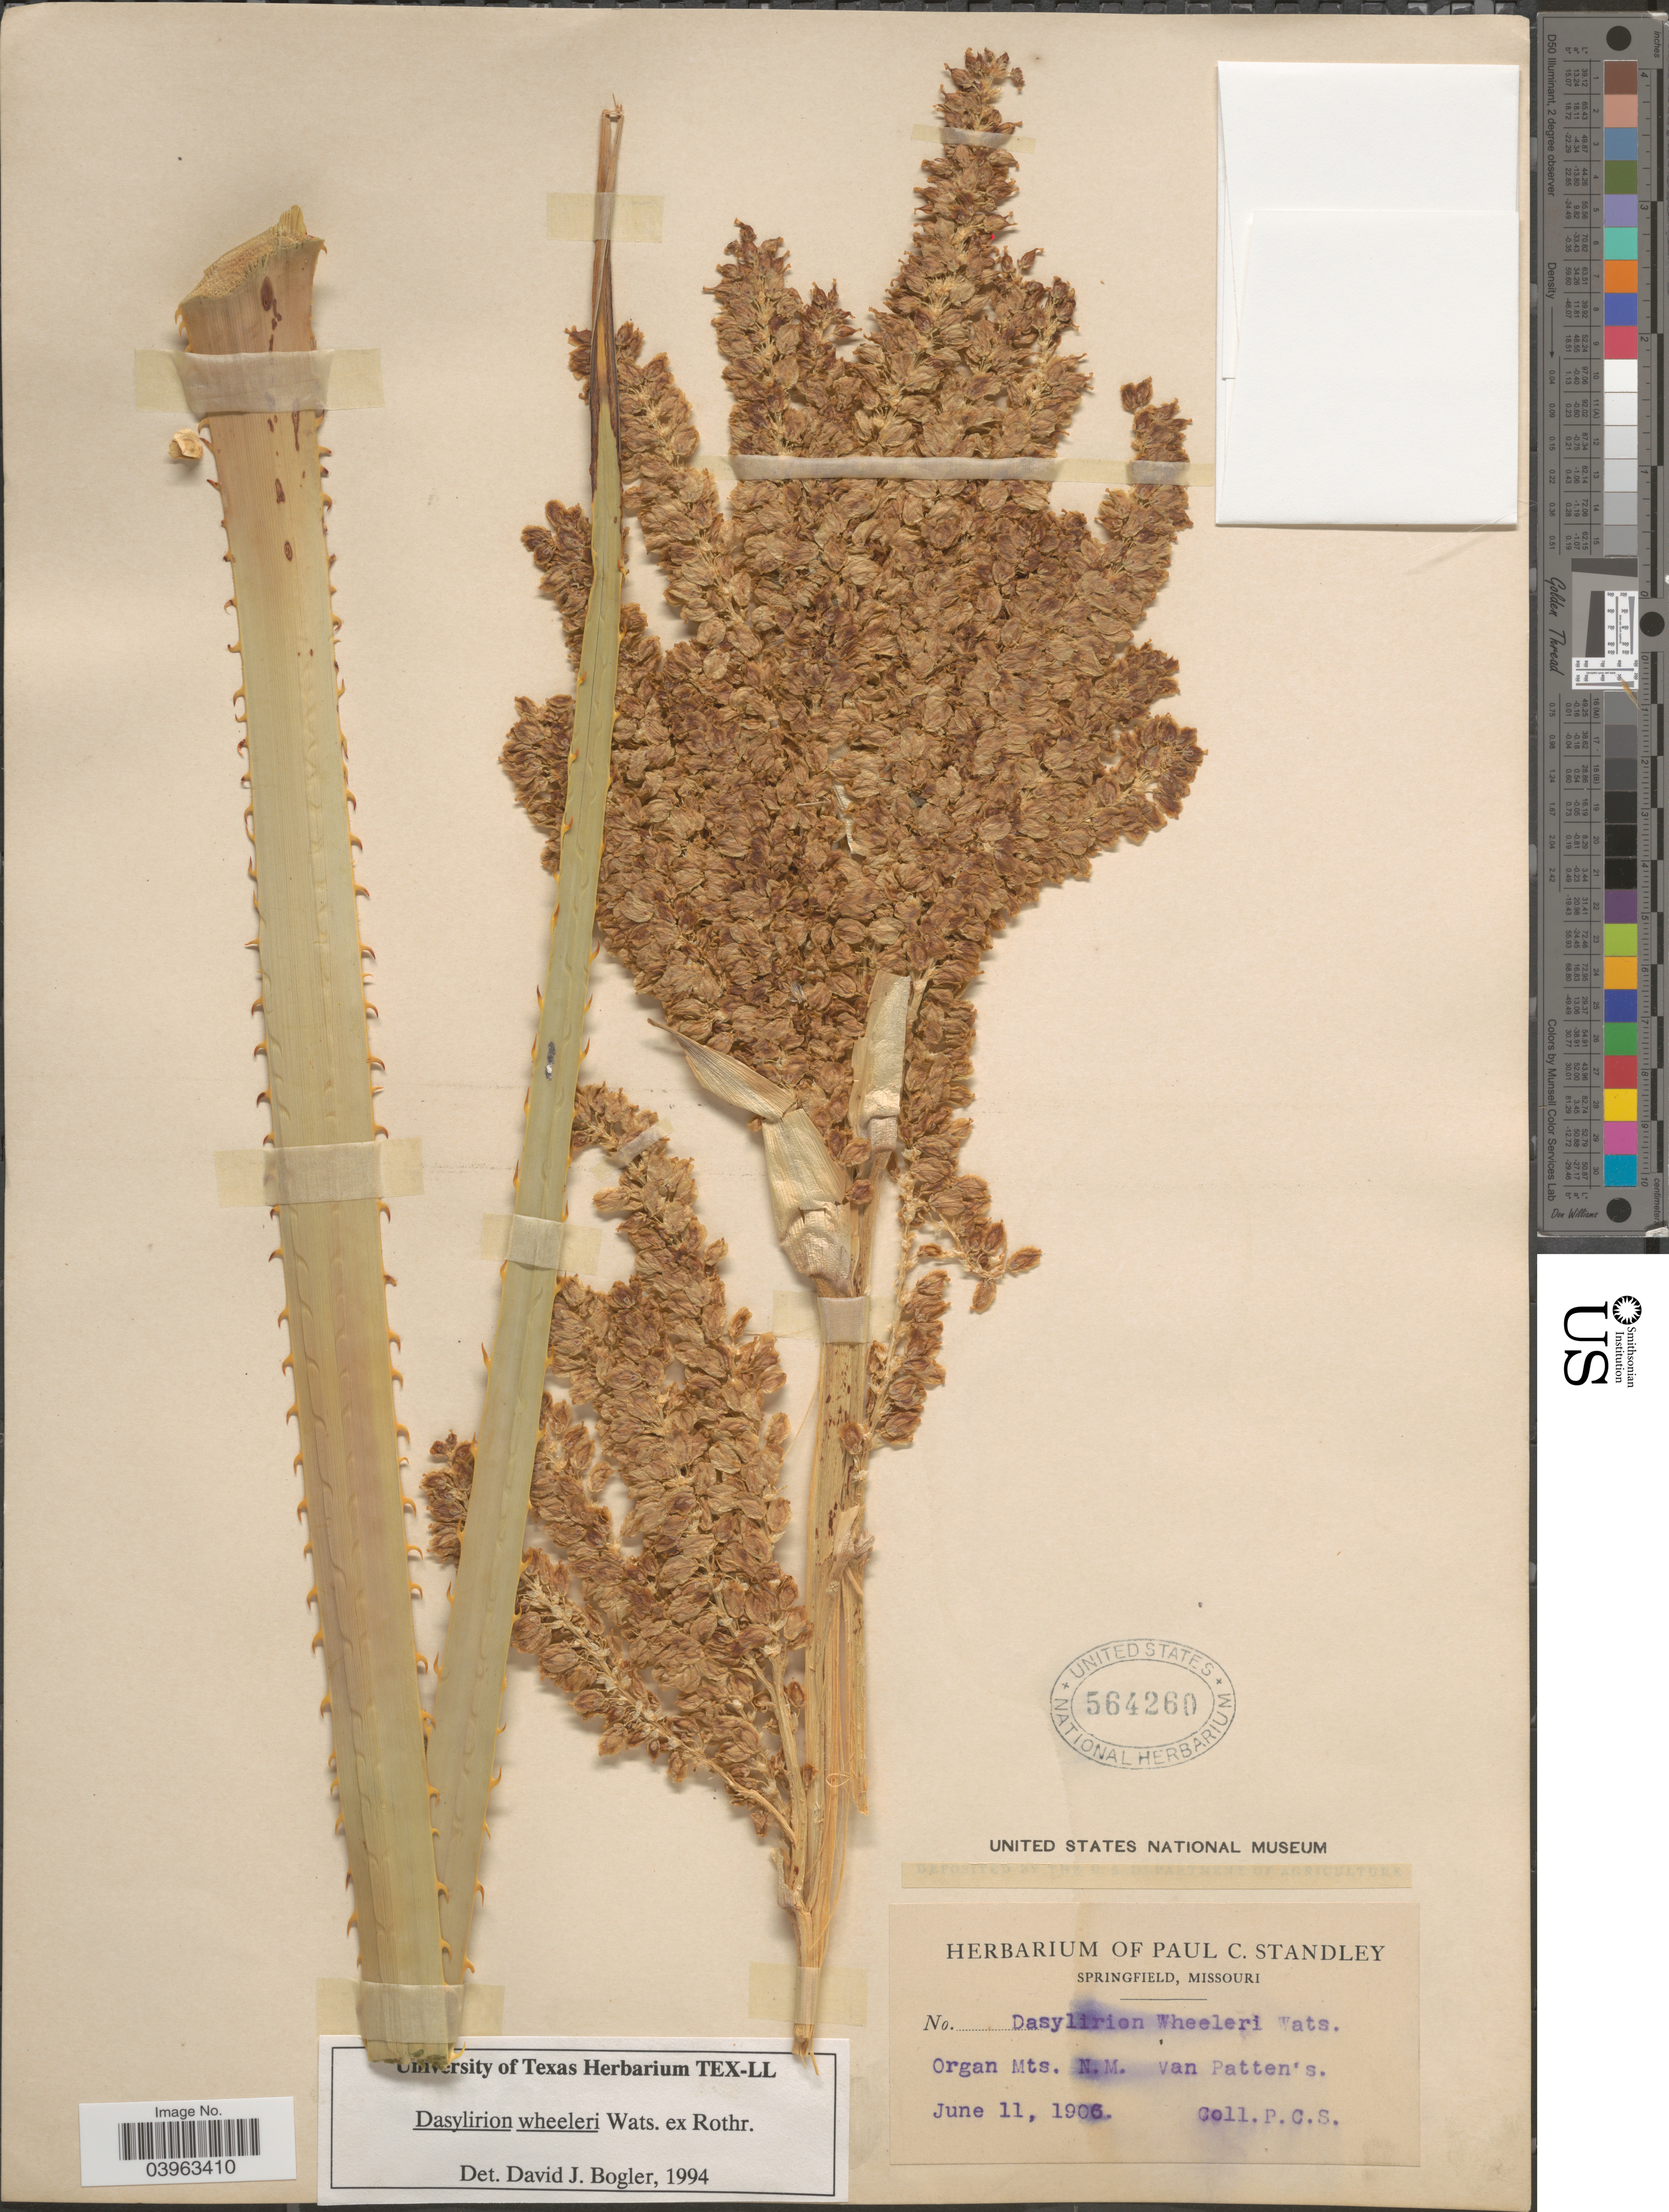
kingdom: Plantae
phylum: Tracheophyta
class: Liliopsida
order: Asparagales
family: Asparagaceae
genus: Dasylirion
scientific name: Dasylirion wheeleri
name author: S. Watson ex Rothr.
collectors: P. C. Standley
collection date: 1906-06-11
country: United States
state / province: New Mexico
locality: Organ Mts. Van Patten's.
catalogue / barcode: US 564260